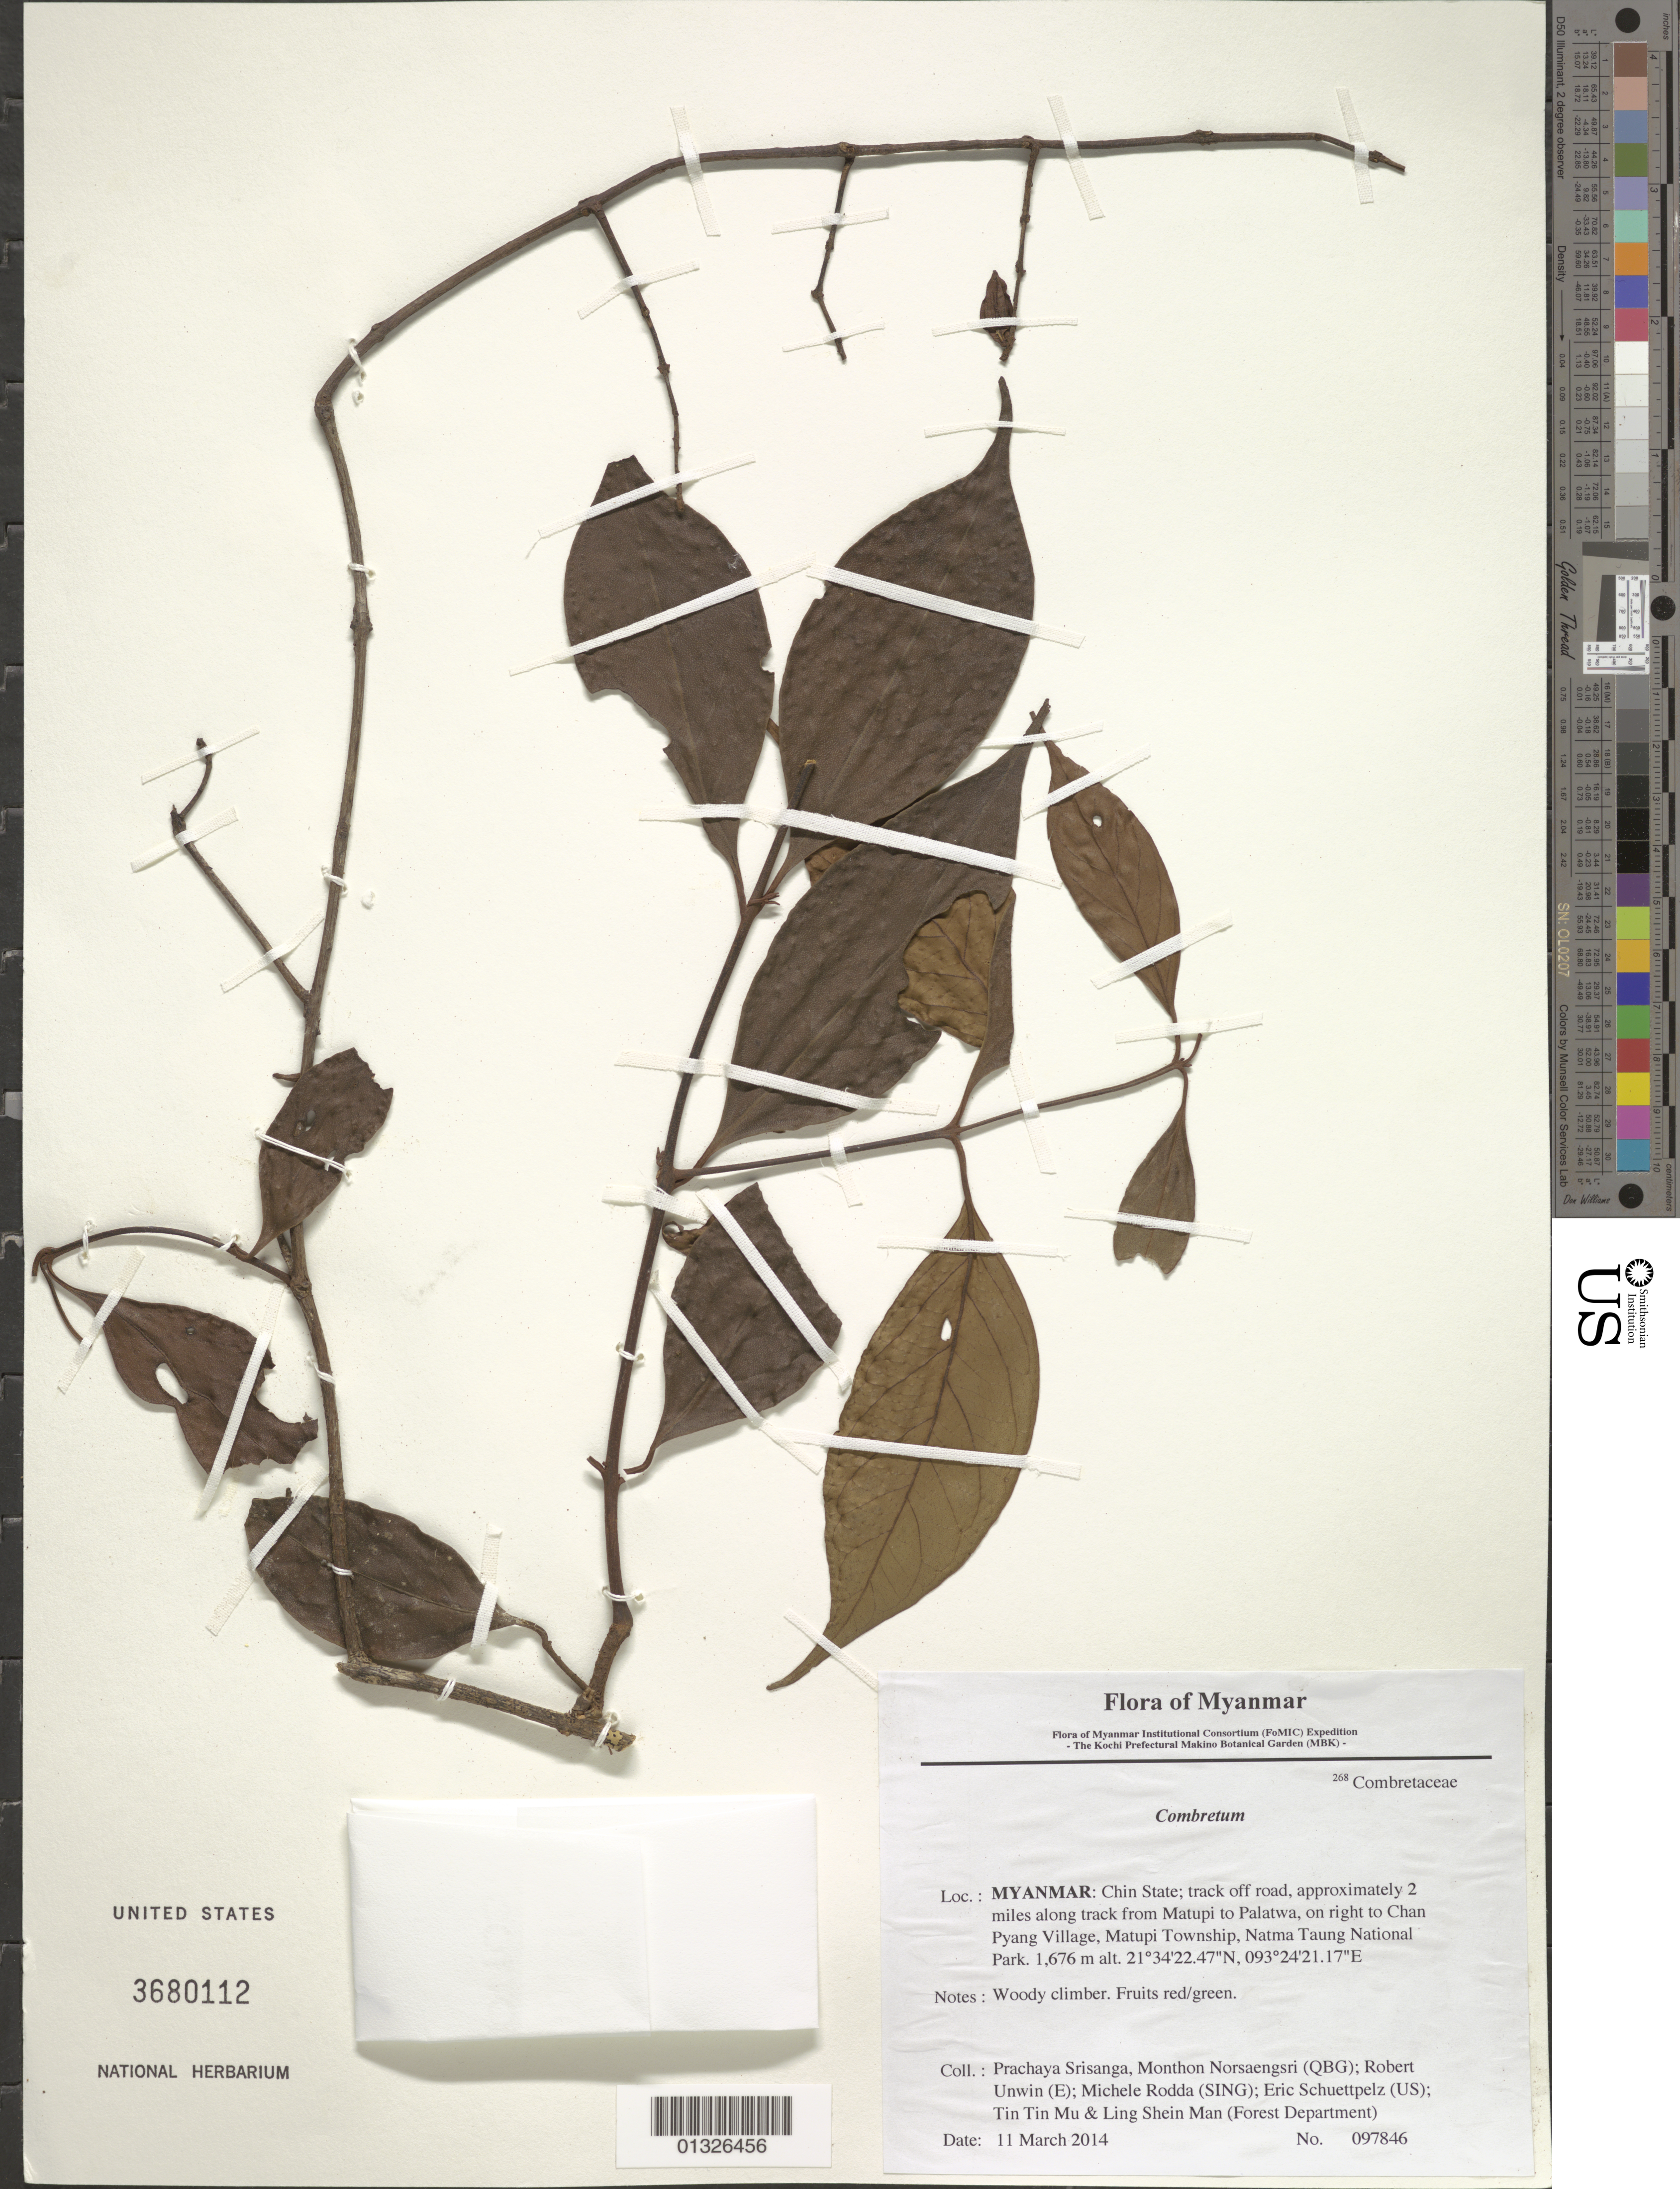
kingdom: Plantae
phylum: Tracheophyta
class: Magnoliopsida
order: Myrtales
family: Combretaceae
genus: Combretum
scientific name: Combretum sp.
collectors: P. Srisanga, M. Norsaengsri, R. Unwin, M. Rodda, E. Schuettpelz, Tin Tin Mu & Ling Shein Man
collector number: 97846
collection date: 2014-03-11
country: Myanmar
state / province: Chin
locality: Track off road, approximately 2 miles along track from Matupi to Palatwa, on right to Chan Pyang Village, Matupi Township, Natma Taung National Park.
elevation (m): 1676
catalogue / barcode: US 3680112